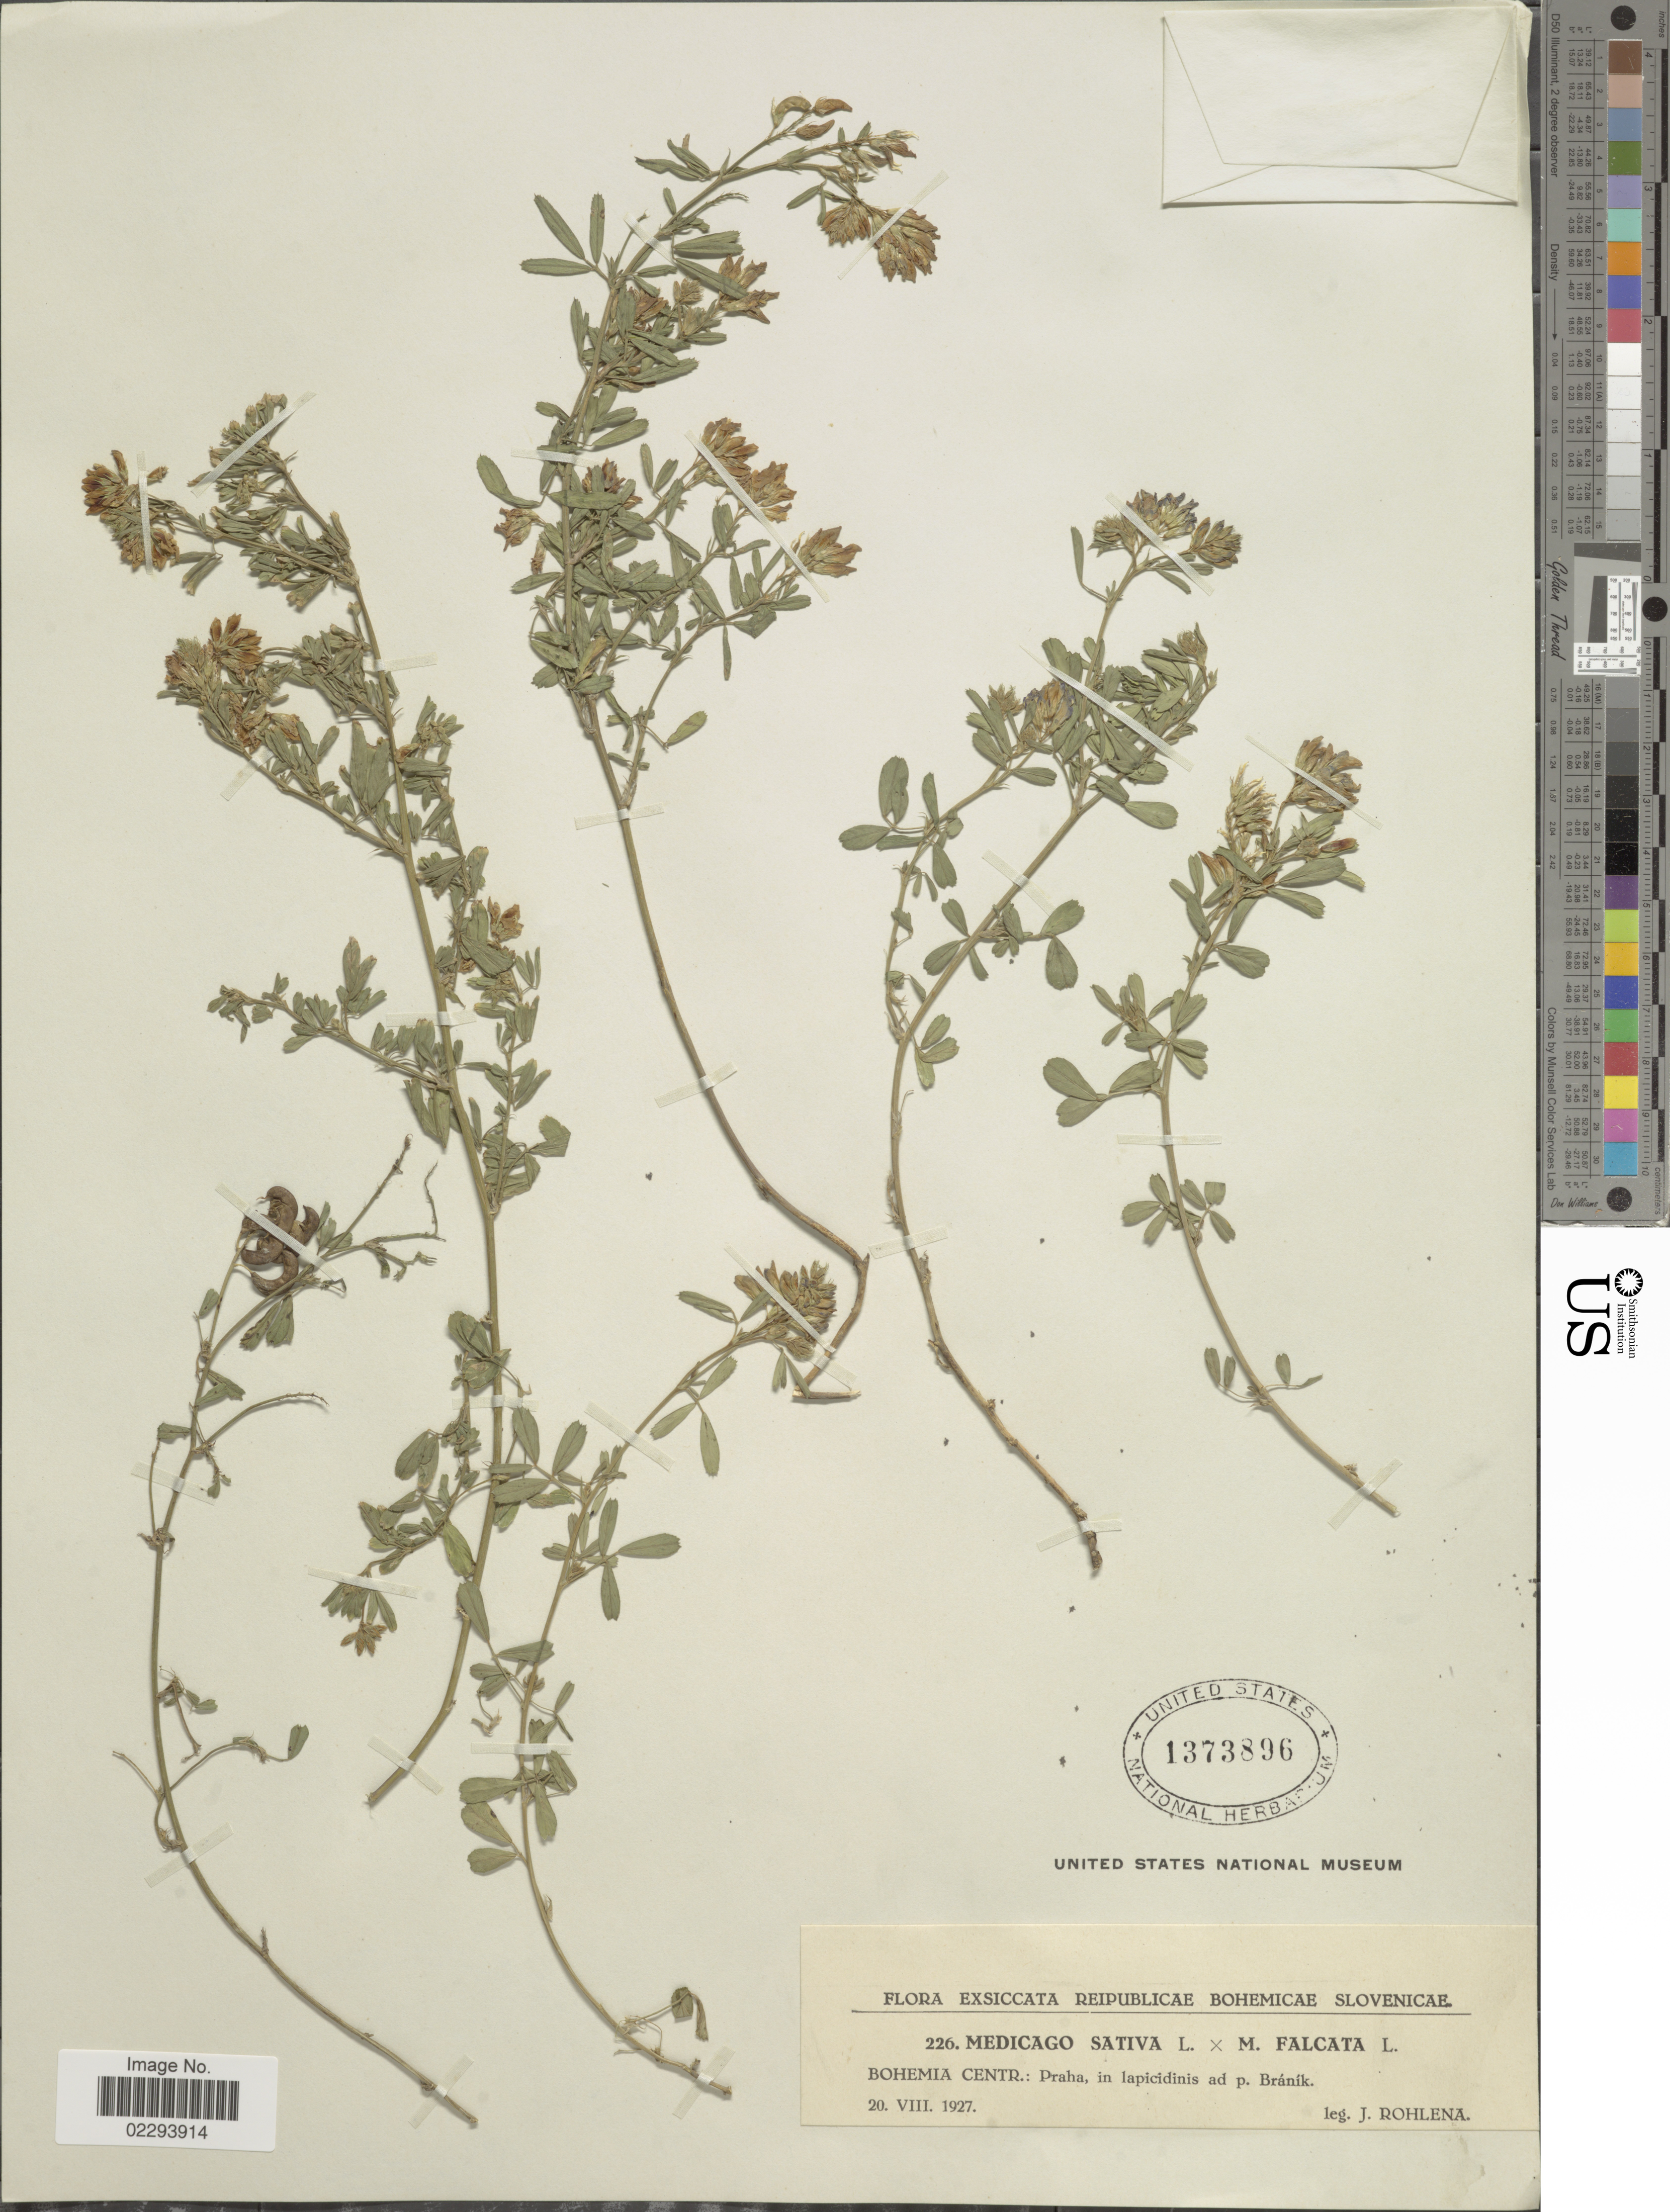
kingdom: Plantae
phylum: Tracheophyta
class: Magnoliopsida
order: Fabales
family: Fabaceae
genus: Medicago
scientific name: Medicago sativa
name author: L.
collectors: J. Rohlena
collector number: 226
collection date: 1927-08-20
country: Slovenia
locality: Reipublicae Bohemicae Slovenicae, Bohemia centr.: Praha, in lapicidinis ad p. Branik.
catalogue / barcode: US 1373896